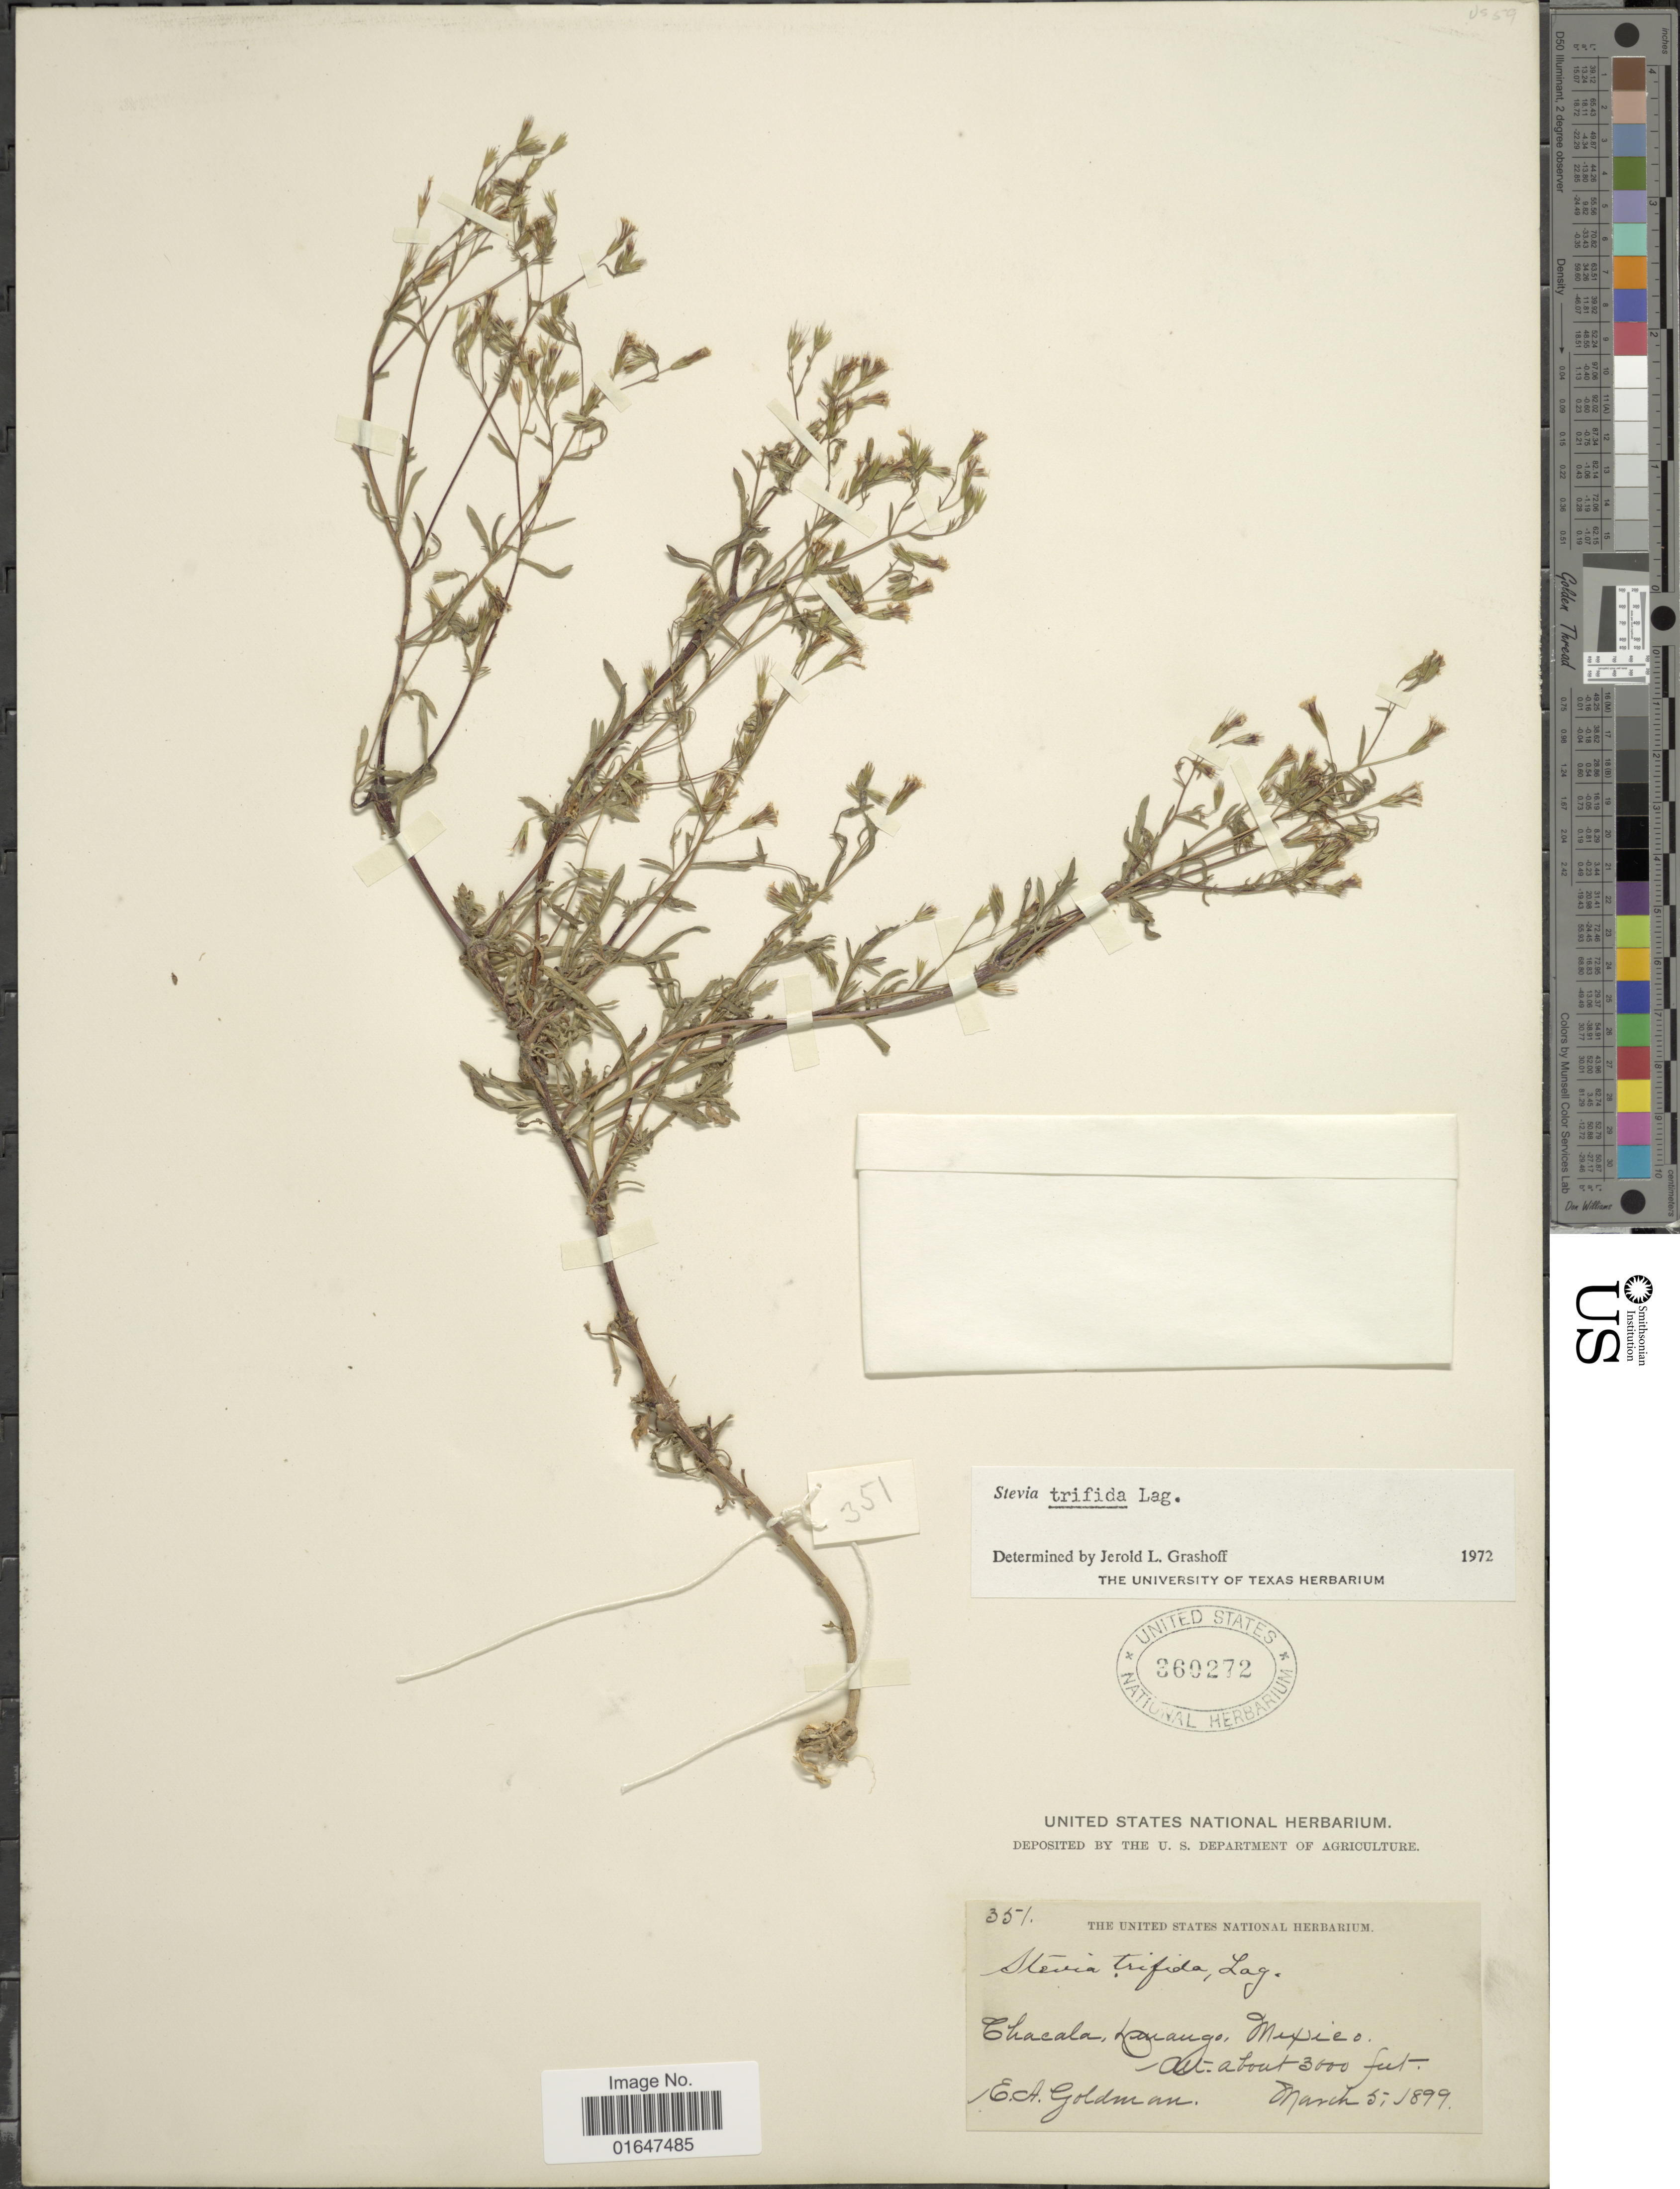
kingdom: Plantae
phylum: Tracheophyta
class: Magnoliopsida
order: Asterales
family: Asteraceae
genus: Stevia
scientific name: Stevia trifida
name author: Lag.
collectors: E. A. Goldman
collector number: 351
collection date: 1899-03-05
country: Mexico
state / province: Durango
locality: Chacala, Durango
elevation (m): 914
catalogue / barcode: US 360272